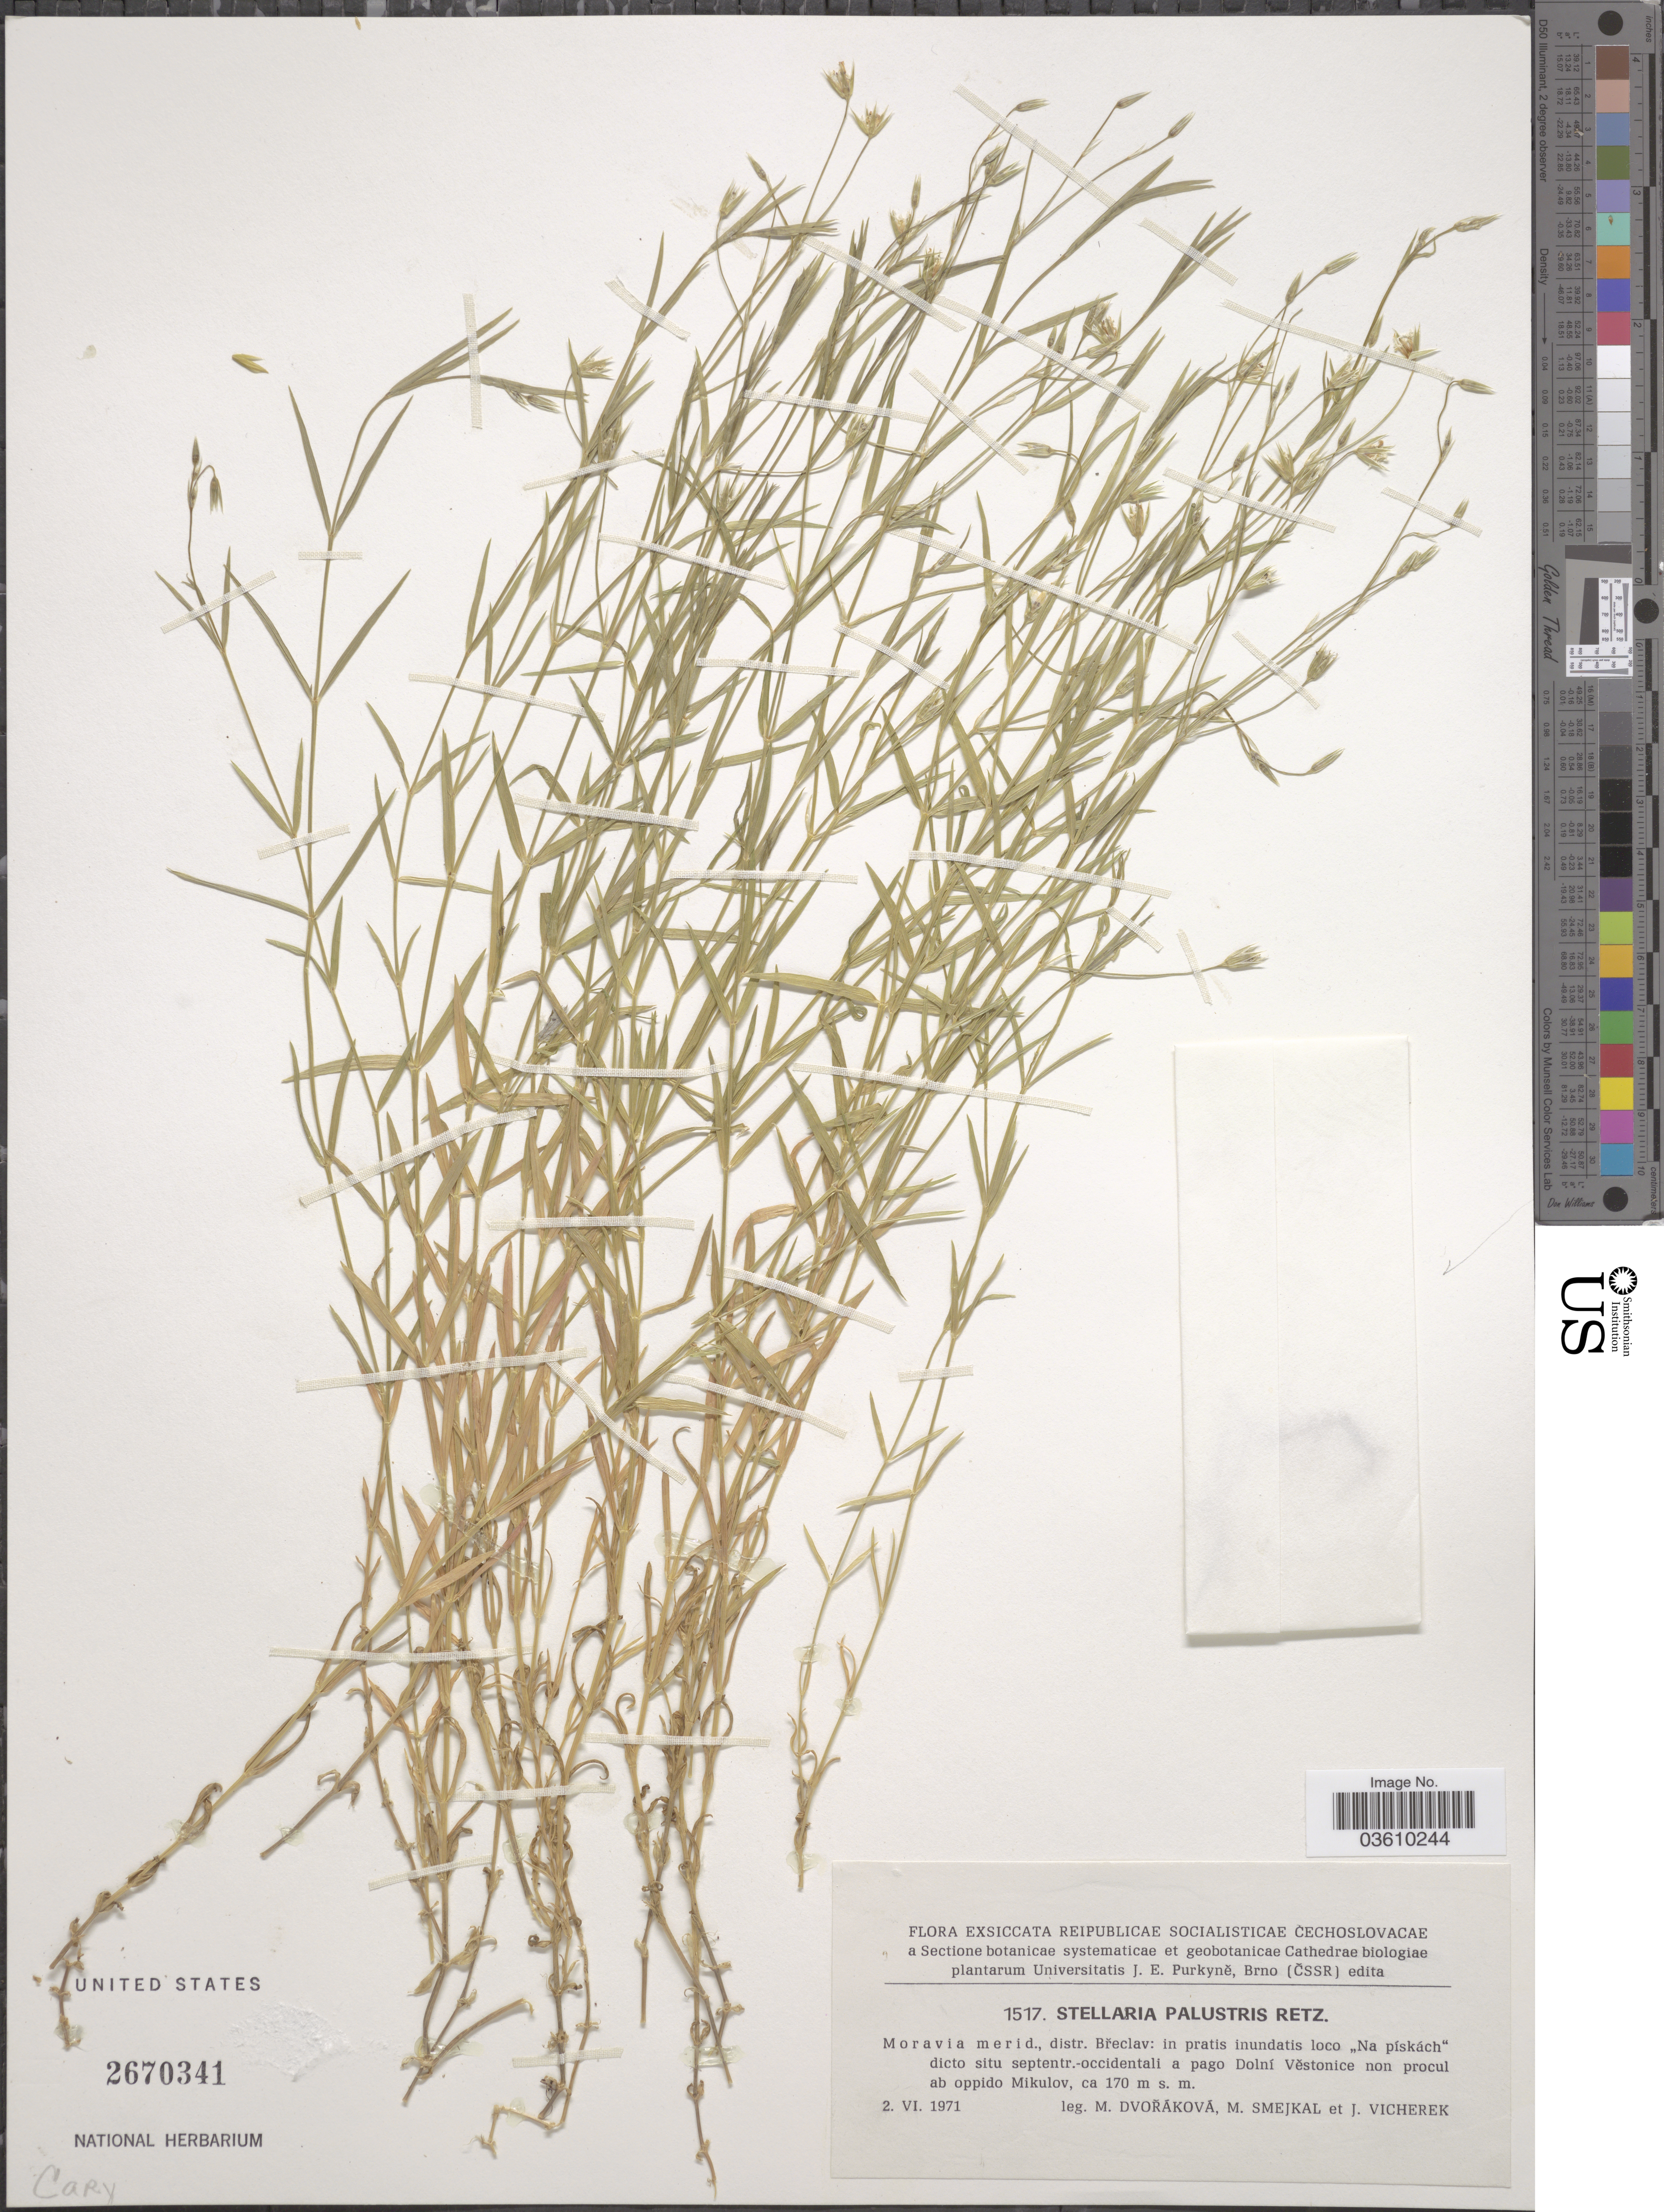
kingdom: Plantae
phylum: Tracheophyta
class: Magnoliopsida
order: Caryophyllales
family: Caryophyllaceae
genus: Stellaria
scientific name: Stellaria palustris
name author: Ehrh. ex Retz.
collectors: M. Dvorakova, Smejkal, M. & Vicherek, J.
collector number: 1517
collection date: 1971-06-02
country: Czechia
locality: Moravia merid., distr. Breclav: in pratis inundatis loco "Na piskách" dicto situ septentr.-occidentali a pago Dolní Vestonice non procul ab oppido Mikulov.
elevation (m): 170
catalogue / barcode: US 2670341